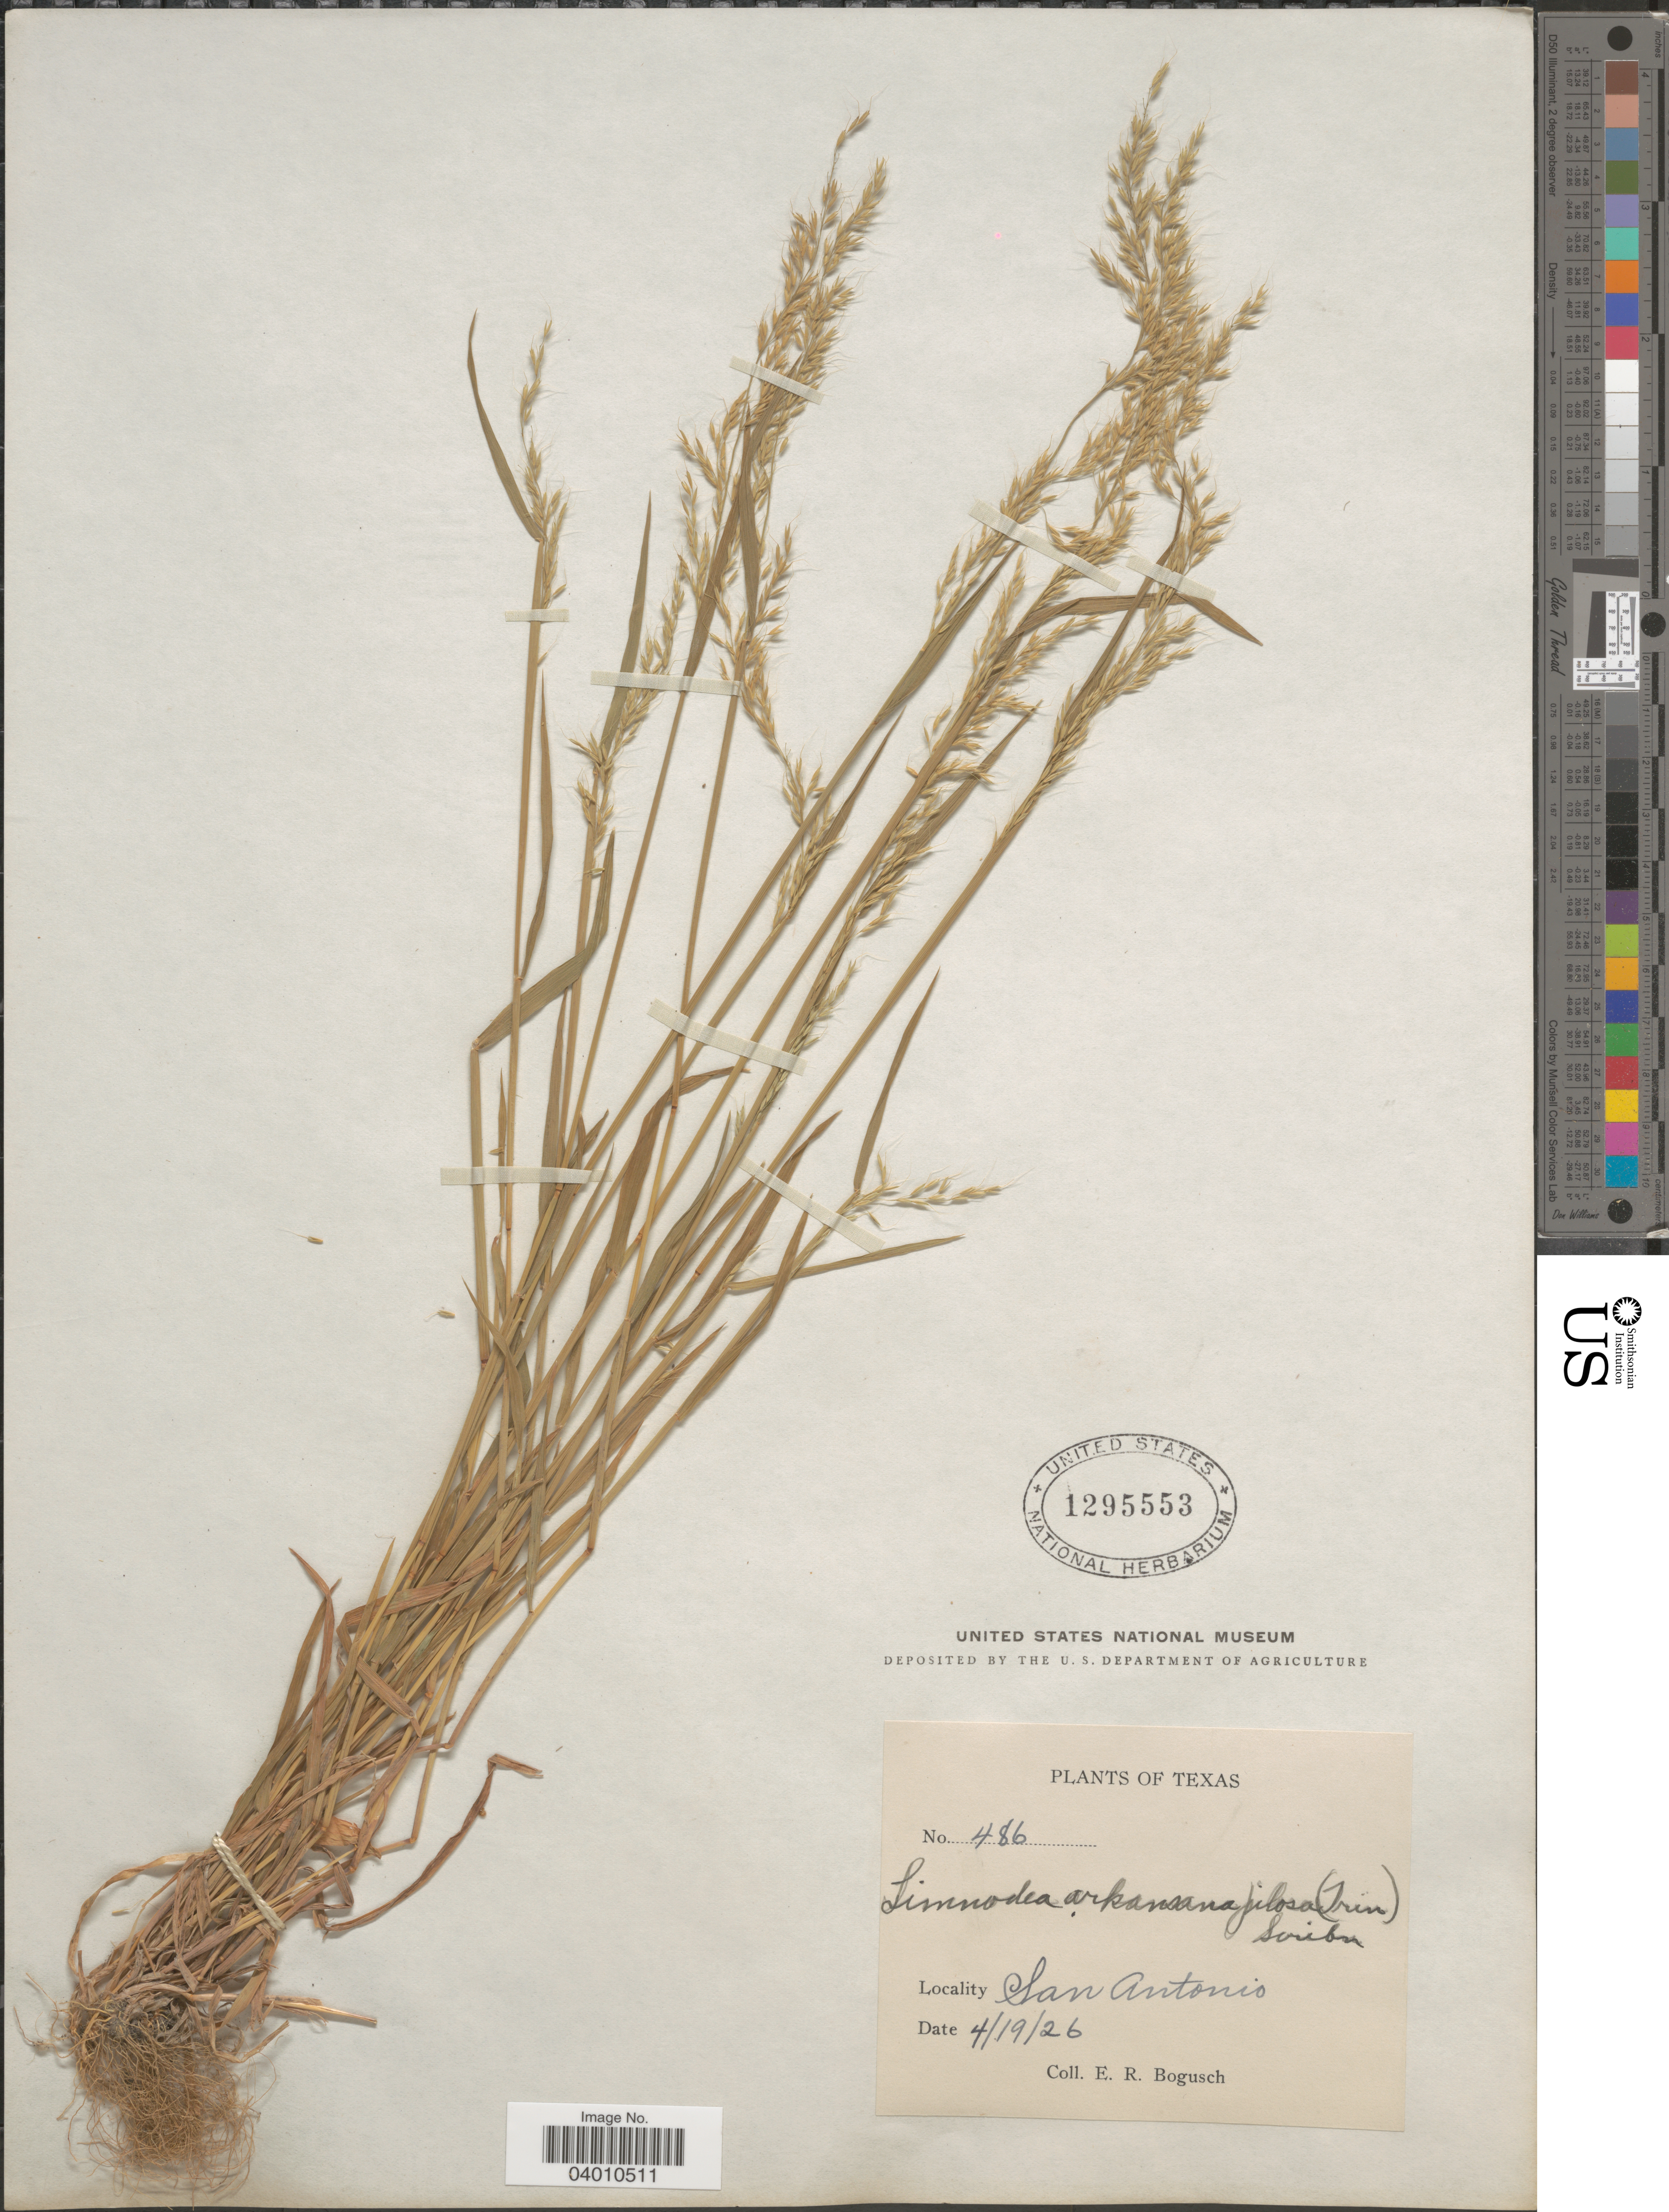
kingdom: Plantae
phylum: Tracheophyta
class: Liliopsida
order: Poales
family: Poaceae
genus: Limnodea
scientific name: Limnodea arkansana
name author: (Nutt.) L.H. Dewey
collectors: E. Bogusch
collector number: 486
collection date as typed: Transcribed d/m/y: 19/4/26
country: United States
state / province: Texas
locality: San Antonio.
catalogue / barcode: US 1295553